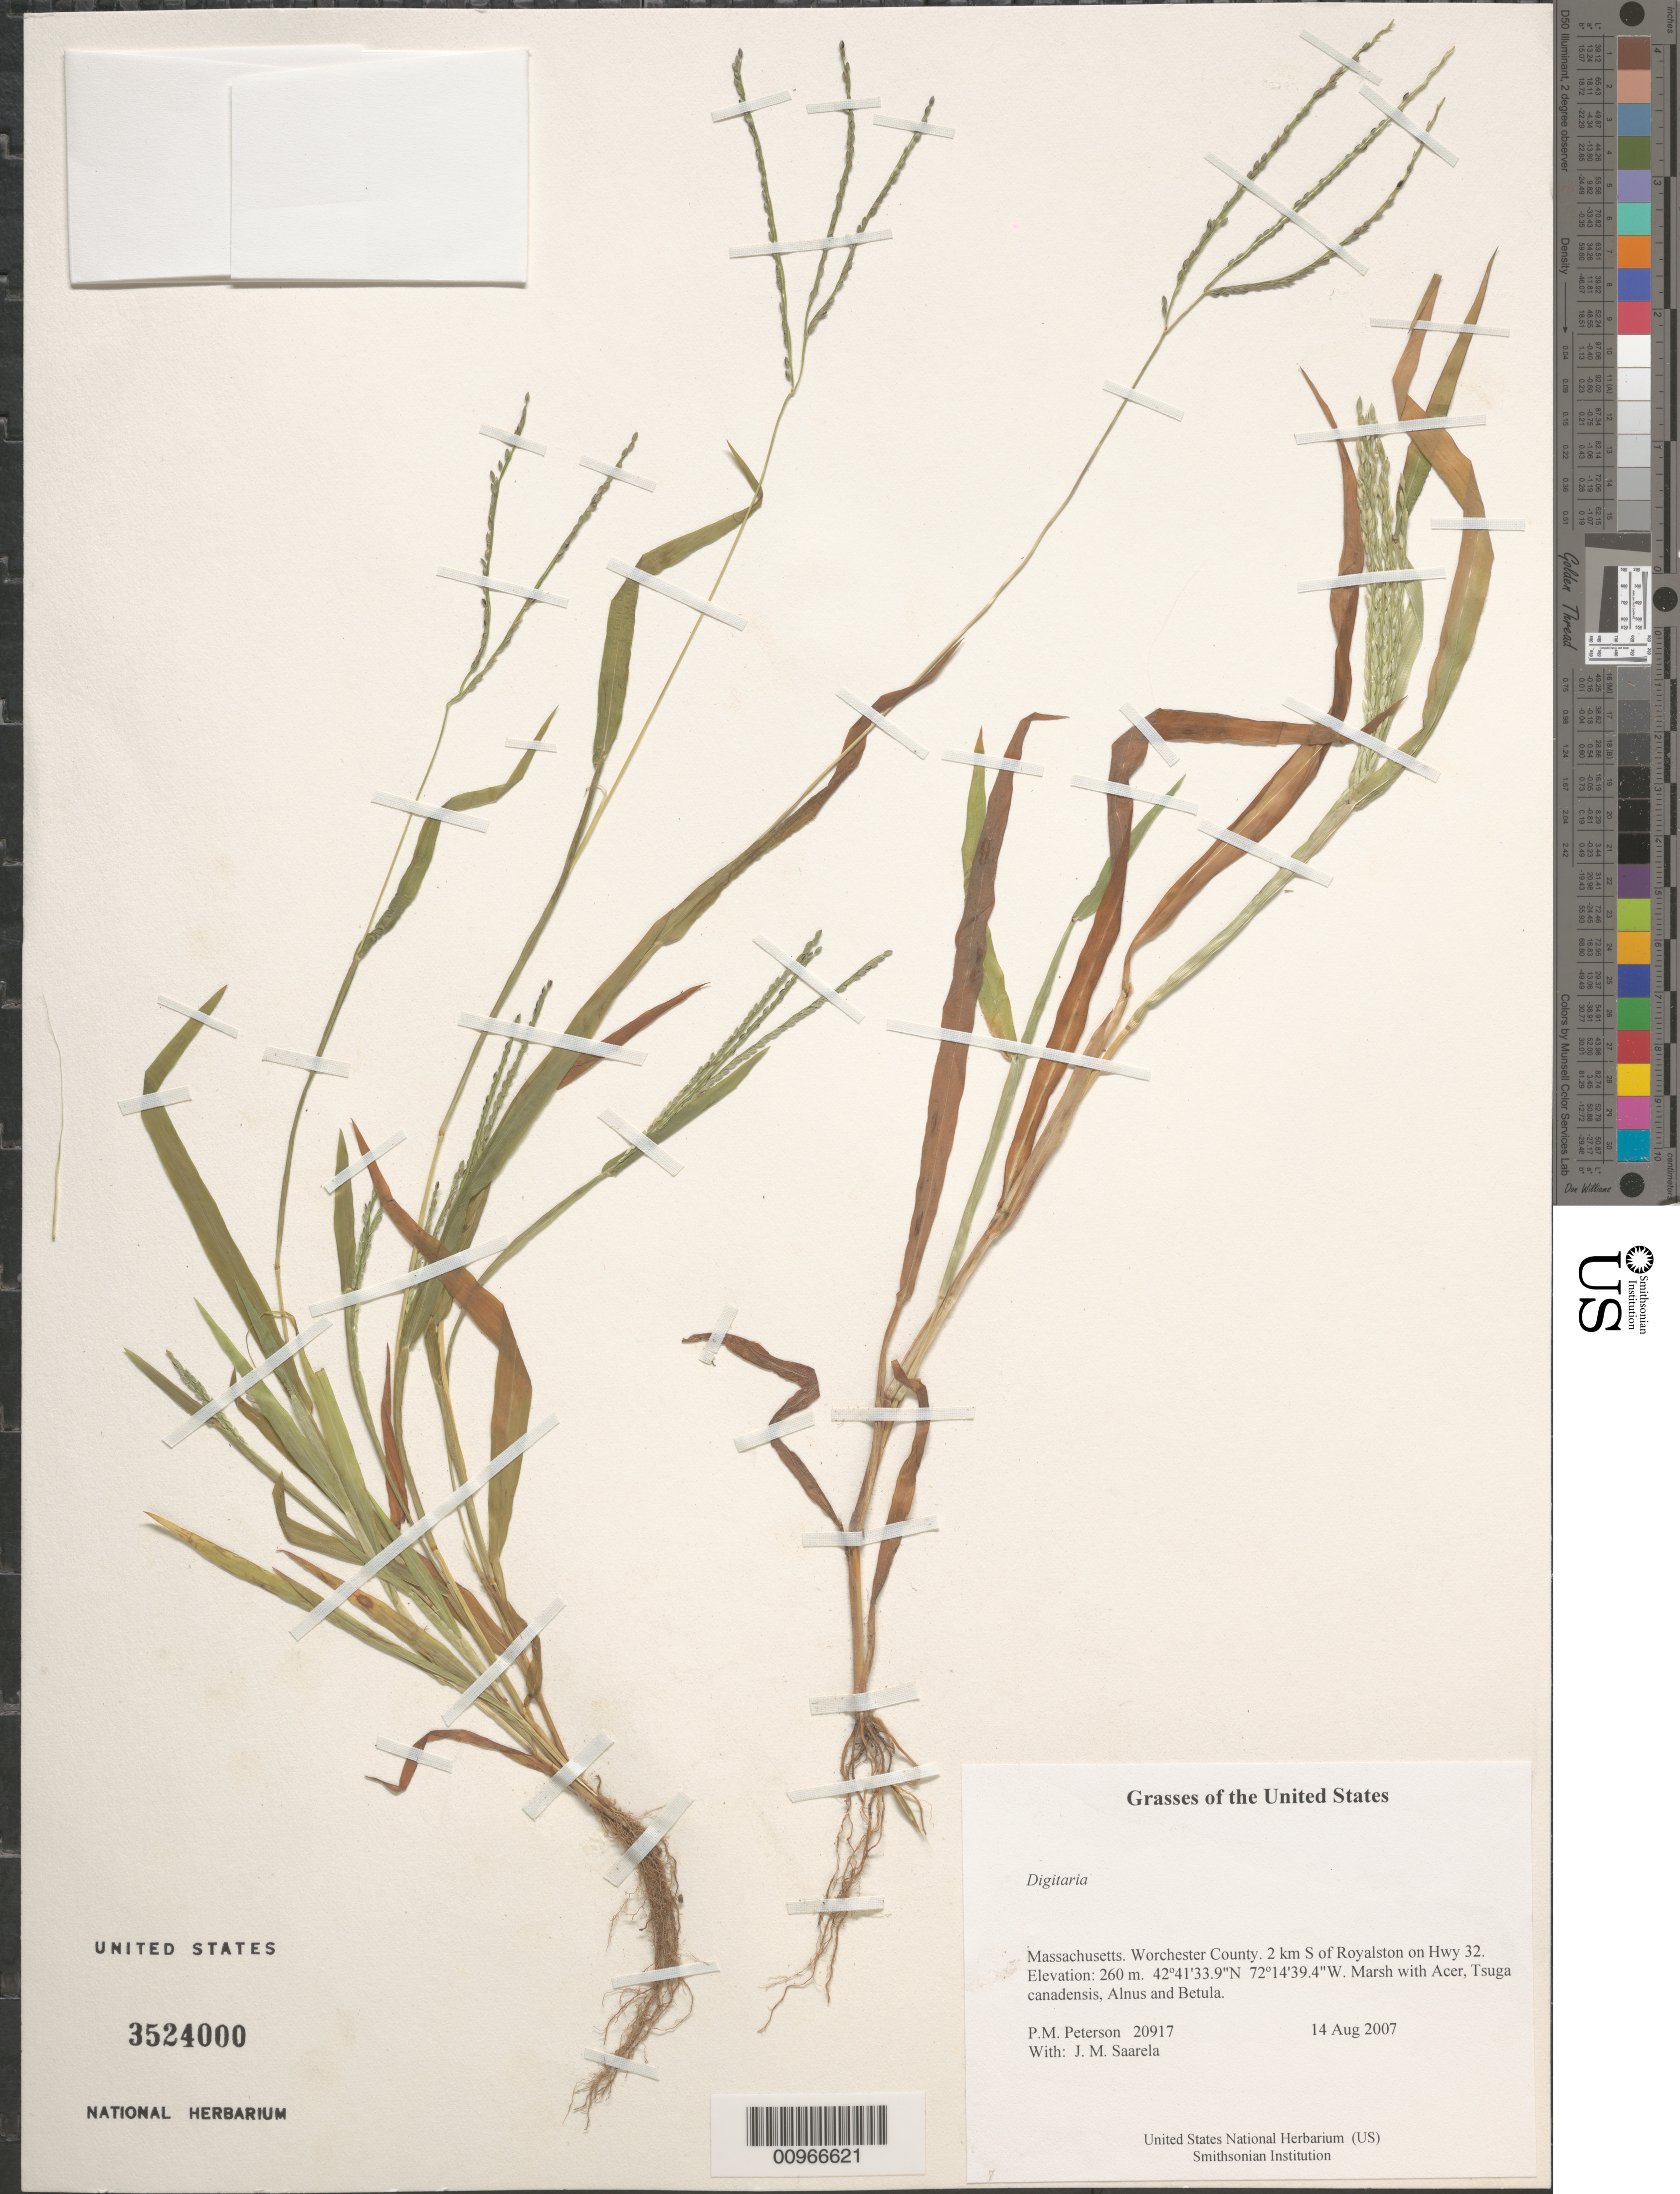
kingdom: Plantae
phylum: Tracheophyta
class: Liliopsida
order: Poales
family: Poaceae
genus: Digitaria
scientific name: Digitaria sp.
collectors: P. M. Peterson & J. Saarela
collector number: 20917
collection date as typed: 14 Aug 2007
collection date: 2007-08-14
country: United States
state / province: Massachusetts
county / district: Worchester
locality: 2 km S of Royalston on Hwy 32.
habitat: Marsh with Acer, Tsuga canadensis, Alnus and Betula.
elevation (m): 260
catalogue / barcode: US 3524000